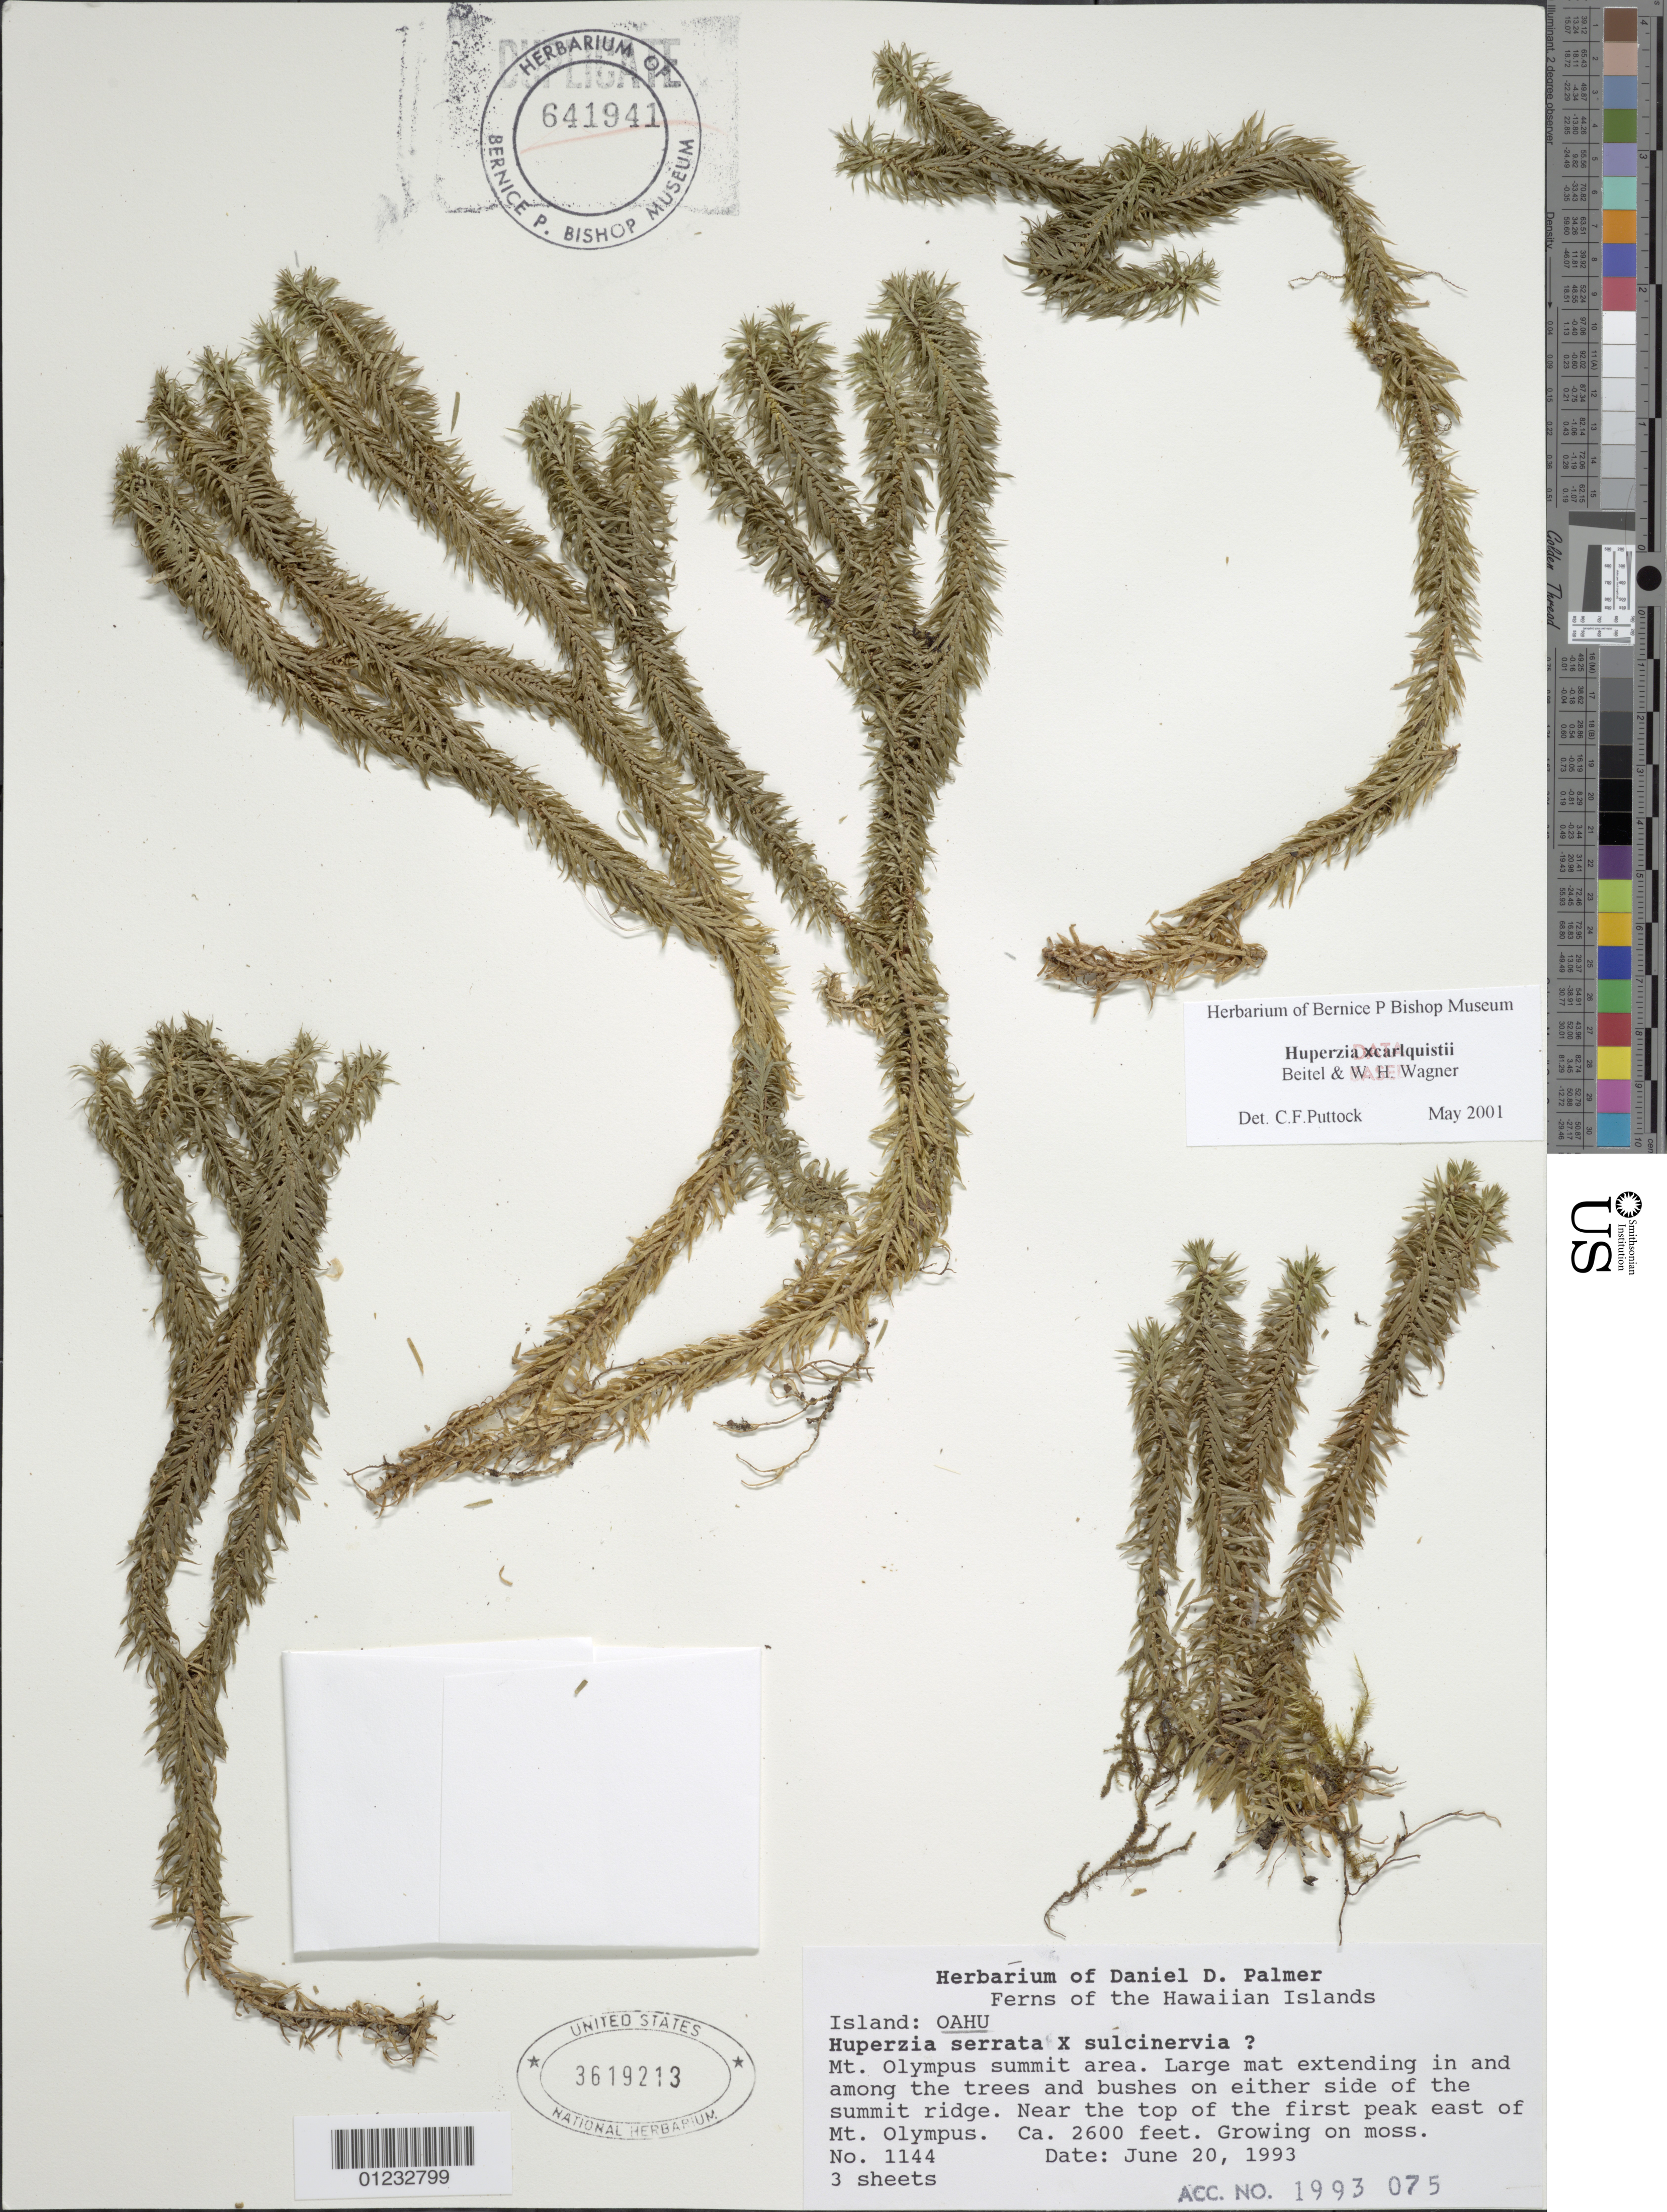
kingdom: Plantae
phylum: Tracheophyta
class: Lycopodiopsida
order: Lycopodiales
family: Lycopodiaceae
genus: Huperzia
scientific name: Huperzia x carlquistii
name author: Beitel & W.H. Wagner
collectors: D. D. Palmer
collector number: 1144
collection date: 1993-06-20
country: United States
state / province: Hawaii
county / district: Honolulu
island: Oahu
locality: Mt. Olympus summit area, near the top of the first peak east of Mt. Olympus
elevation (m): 792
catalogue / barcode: US 3619213